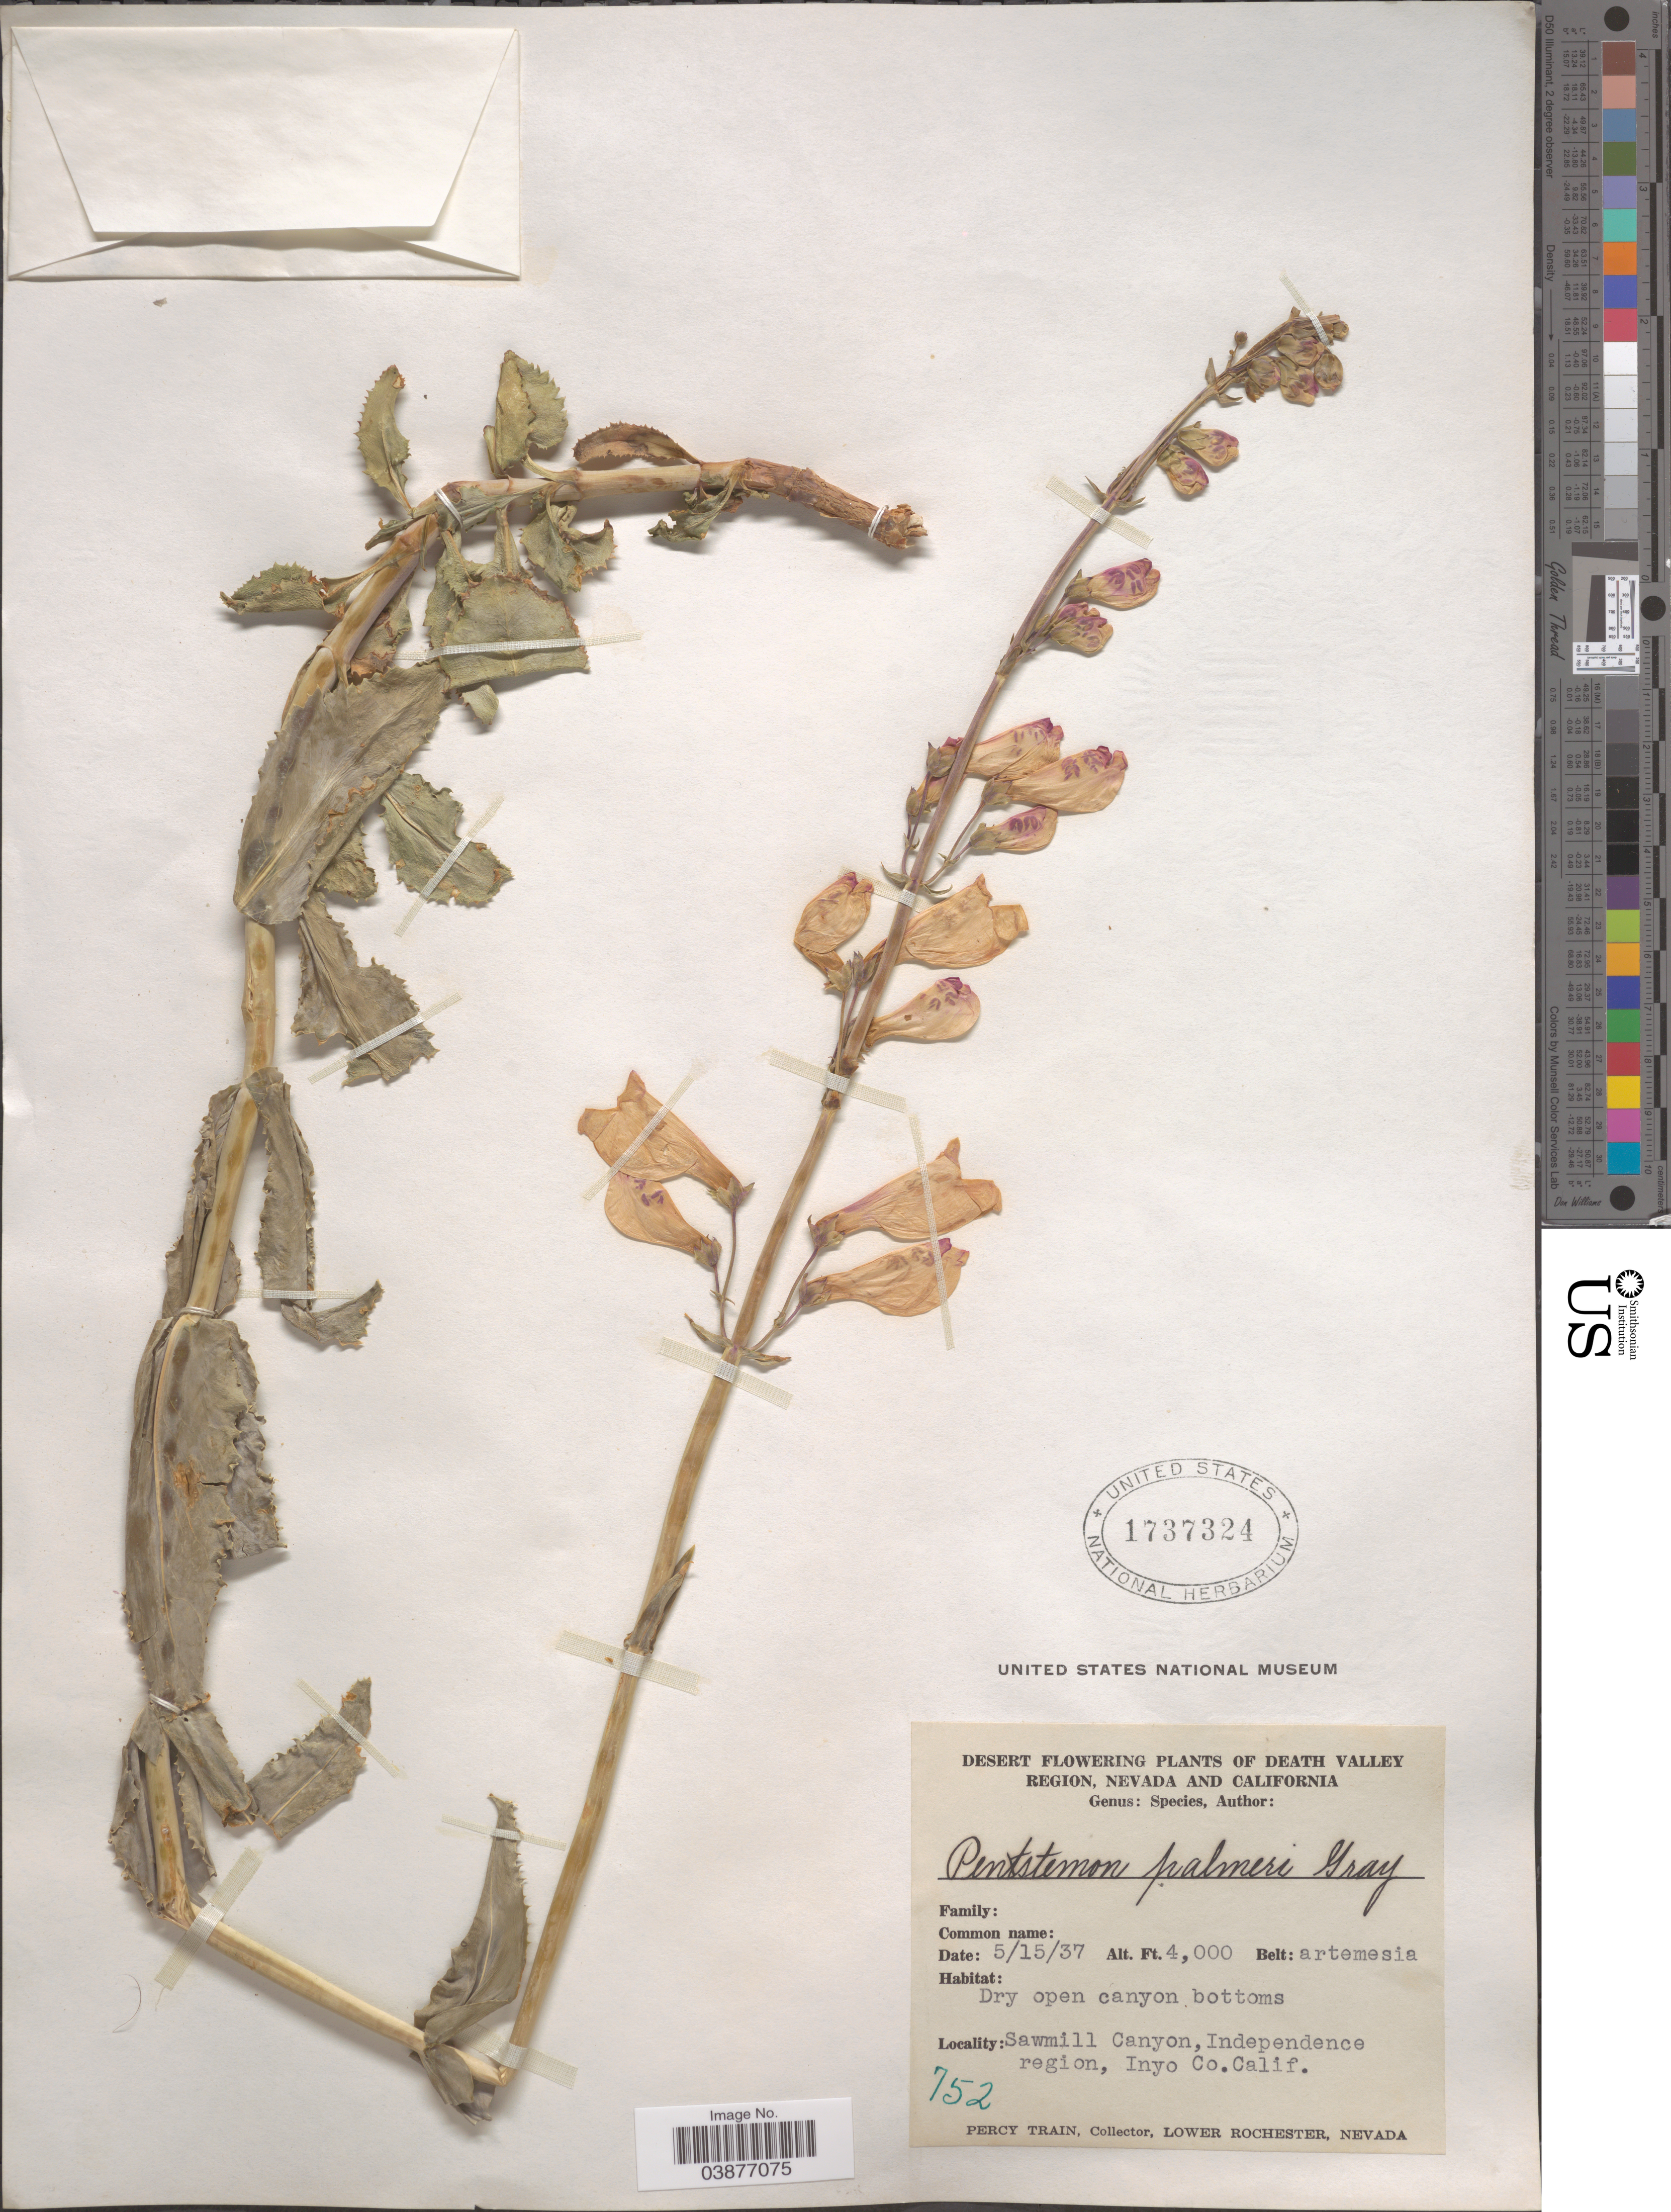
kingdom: Plantae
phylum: Tracheophyta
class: Magnoliopsida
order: Lamiales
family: Plantaginaceae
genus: Penstemon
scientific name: Penstemon palmeri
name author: A. Gray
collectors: P. Train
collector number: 752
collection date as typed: Transcribed d/m/y: 15/5/37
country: United States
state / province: California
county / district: Inyo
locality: Death Valley Region. Sawmill Canyon, Independence region, Inyo Co.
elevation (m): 1219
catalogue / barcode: US 1737324